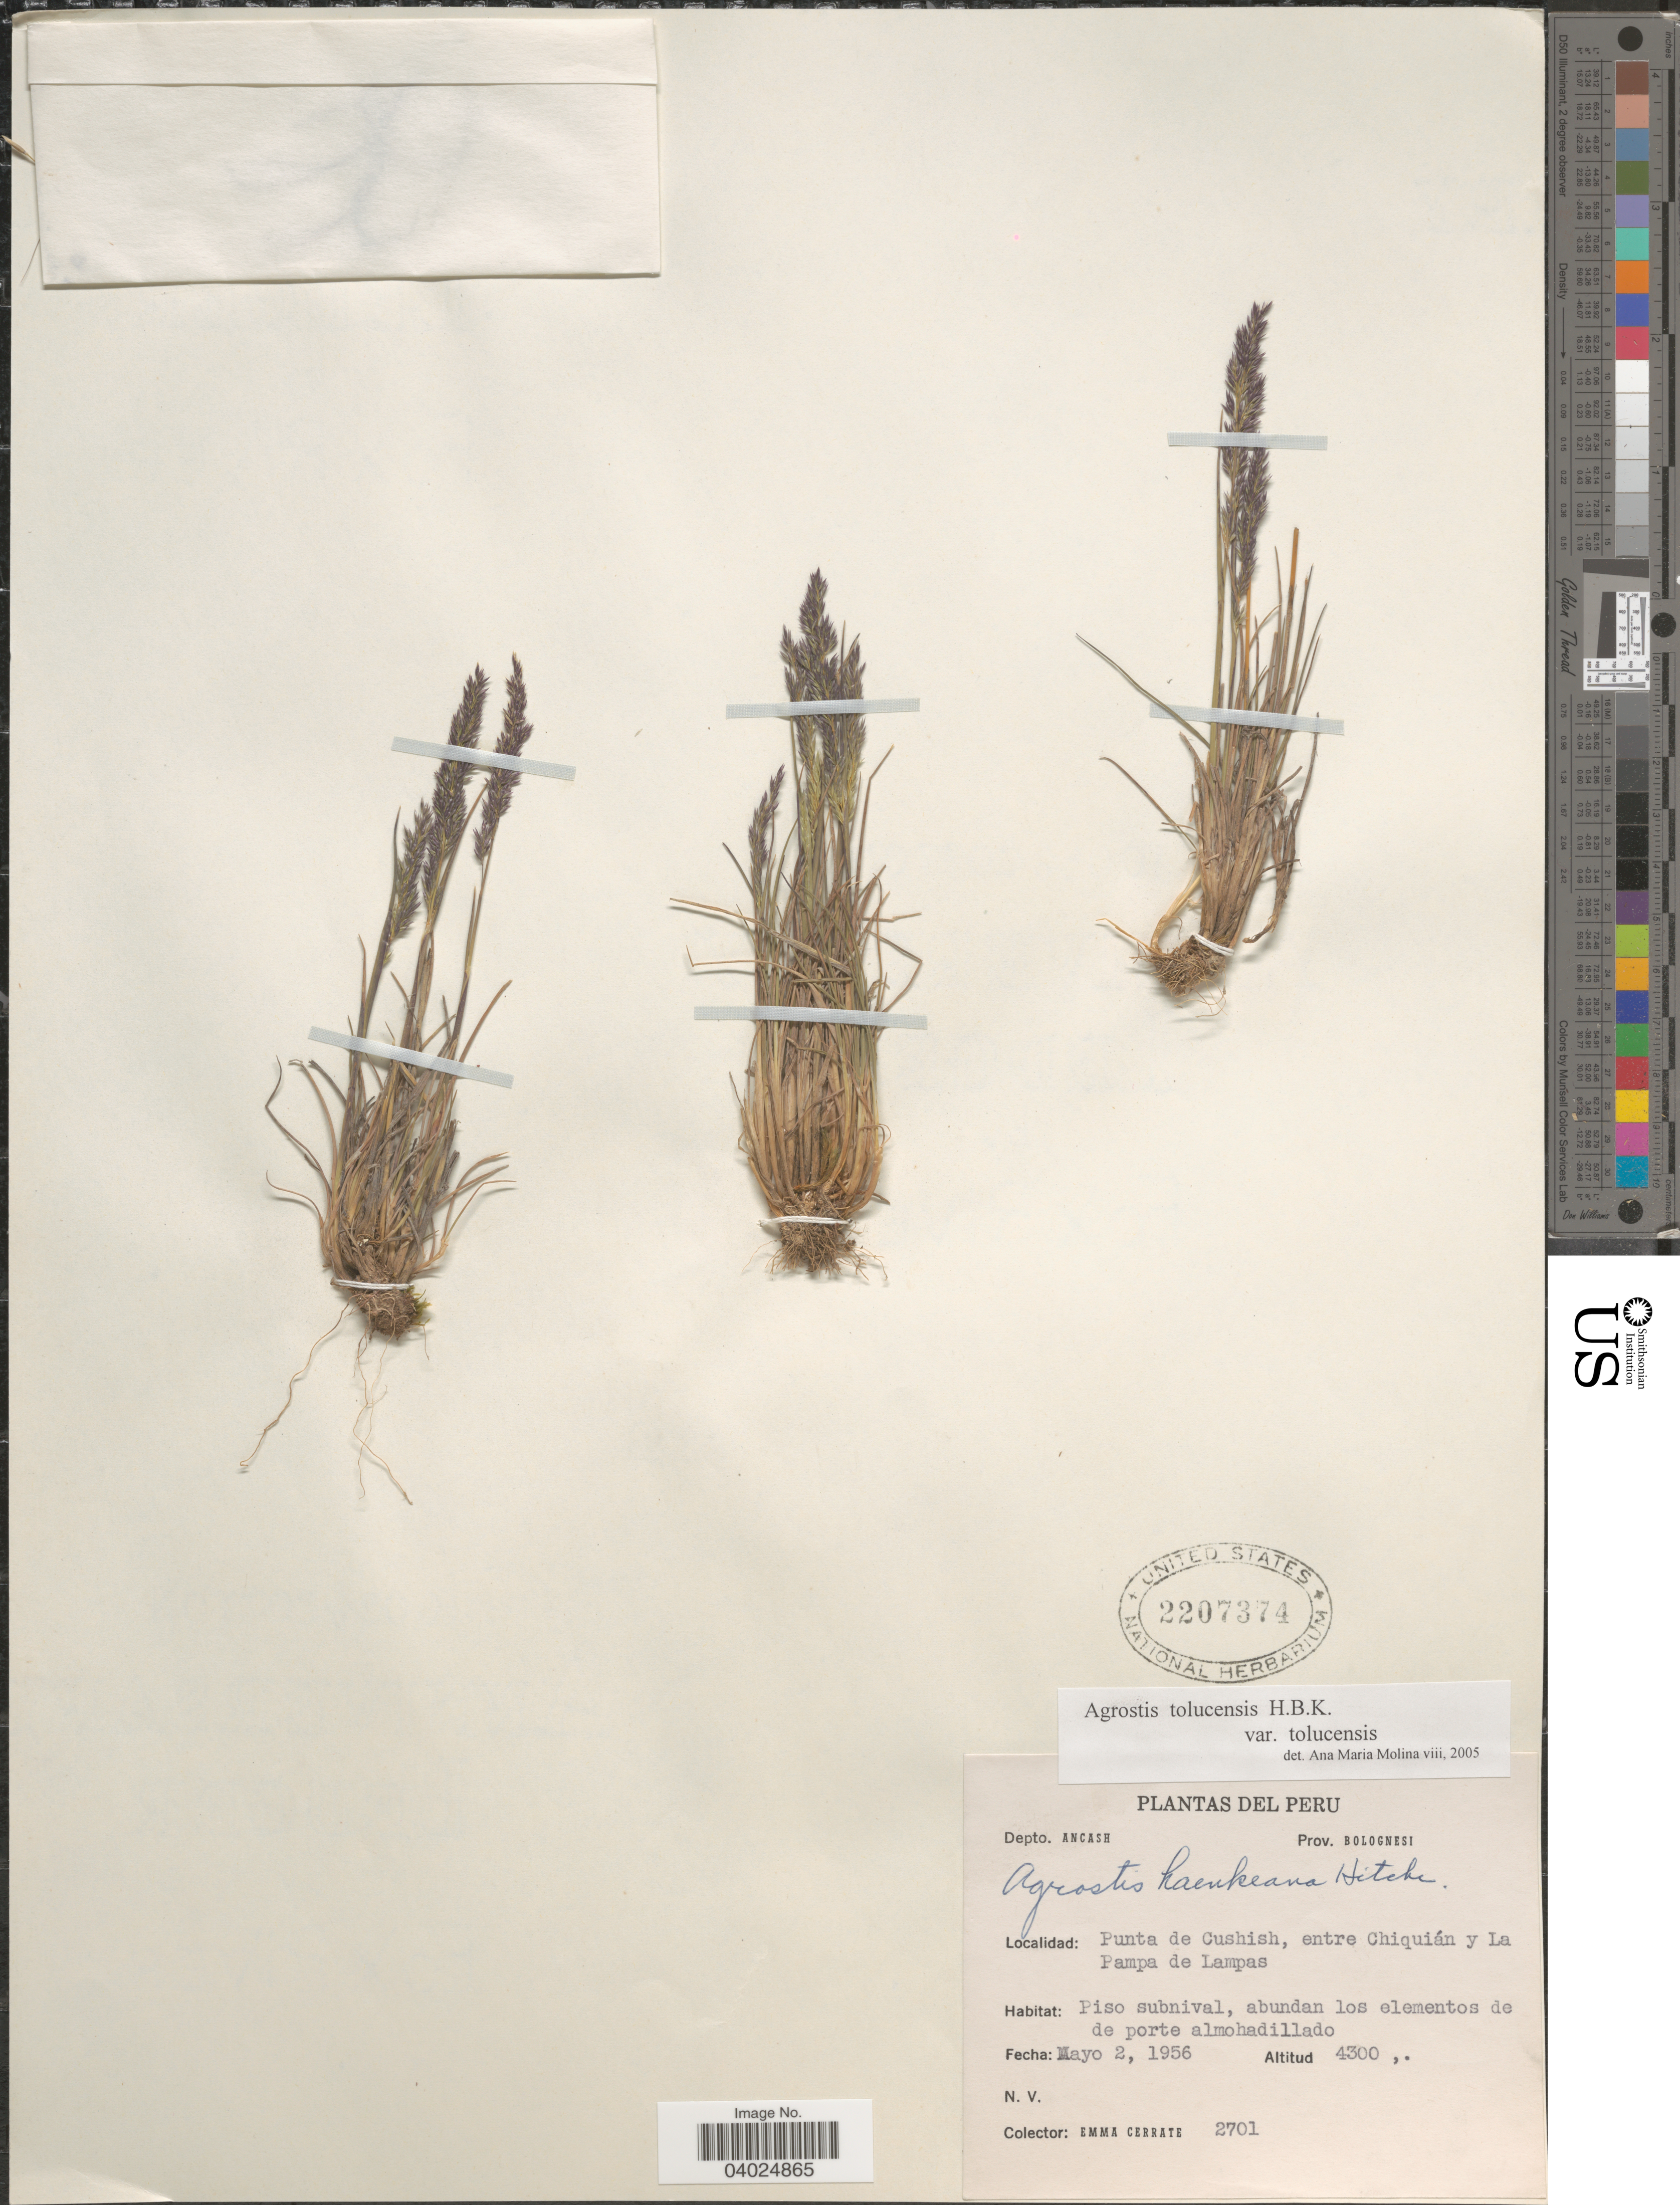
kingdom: Plantae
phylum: Tracheophyta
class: Liliopsida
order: Poales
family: Poaceae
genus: Agrostis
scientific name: Agrostis tolucensis Kunth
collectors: E. Cerrate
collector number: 2701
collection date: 1956-05-02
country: Peru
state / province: Ancash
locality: Depto. Ancash. Prov. Bolognesi. Punta de Cushish, entre Chiquián y La Pampa de Lampas.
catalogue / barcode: US 2207374